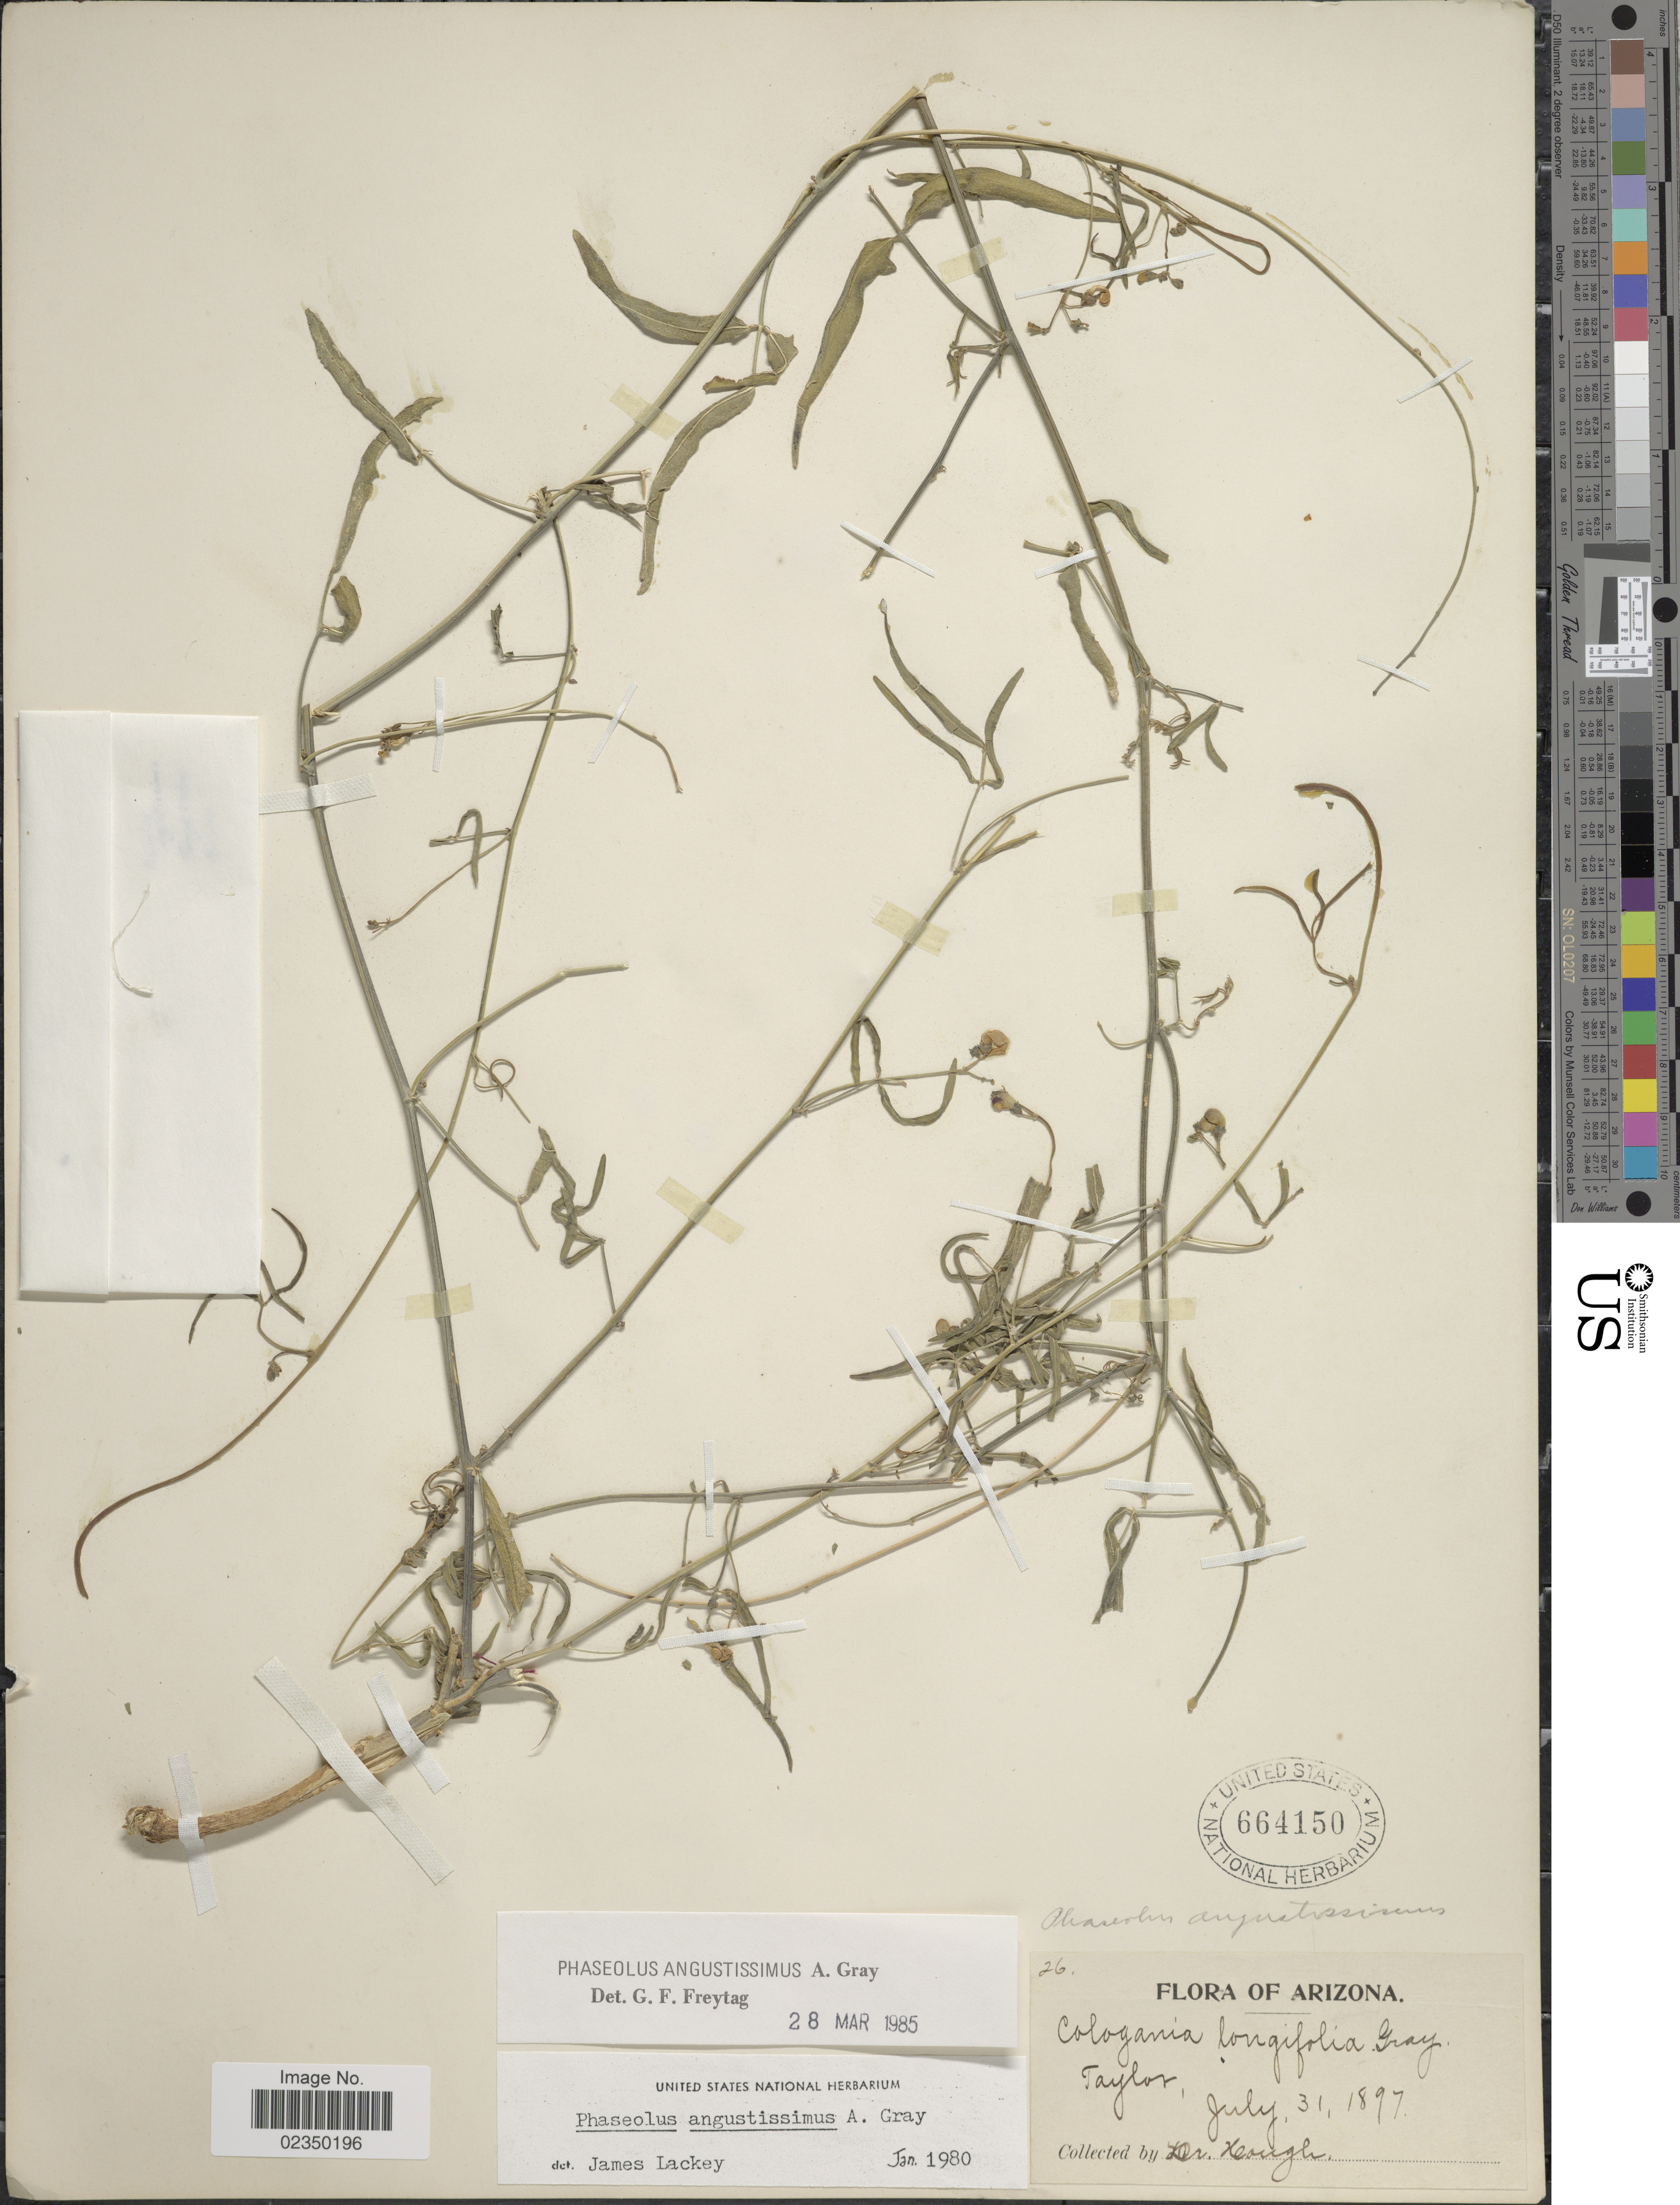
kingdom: Plantae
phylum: Tracheophyta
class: Magnoliopsida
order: Fabales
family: Fabaceae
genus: Phaseolus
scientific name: Phaseolus angustissimus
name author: A. Gray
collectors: Hough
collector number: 26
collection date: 1897-07-31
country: United States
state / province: Arizona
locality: Taylor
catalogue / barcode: US 664150